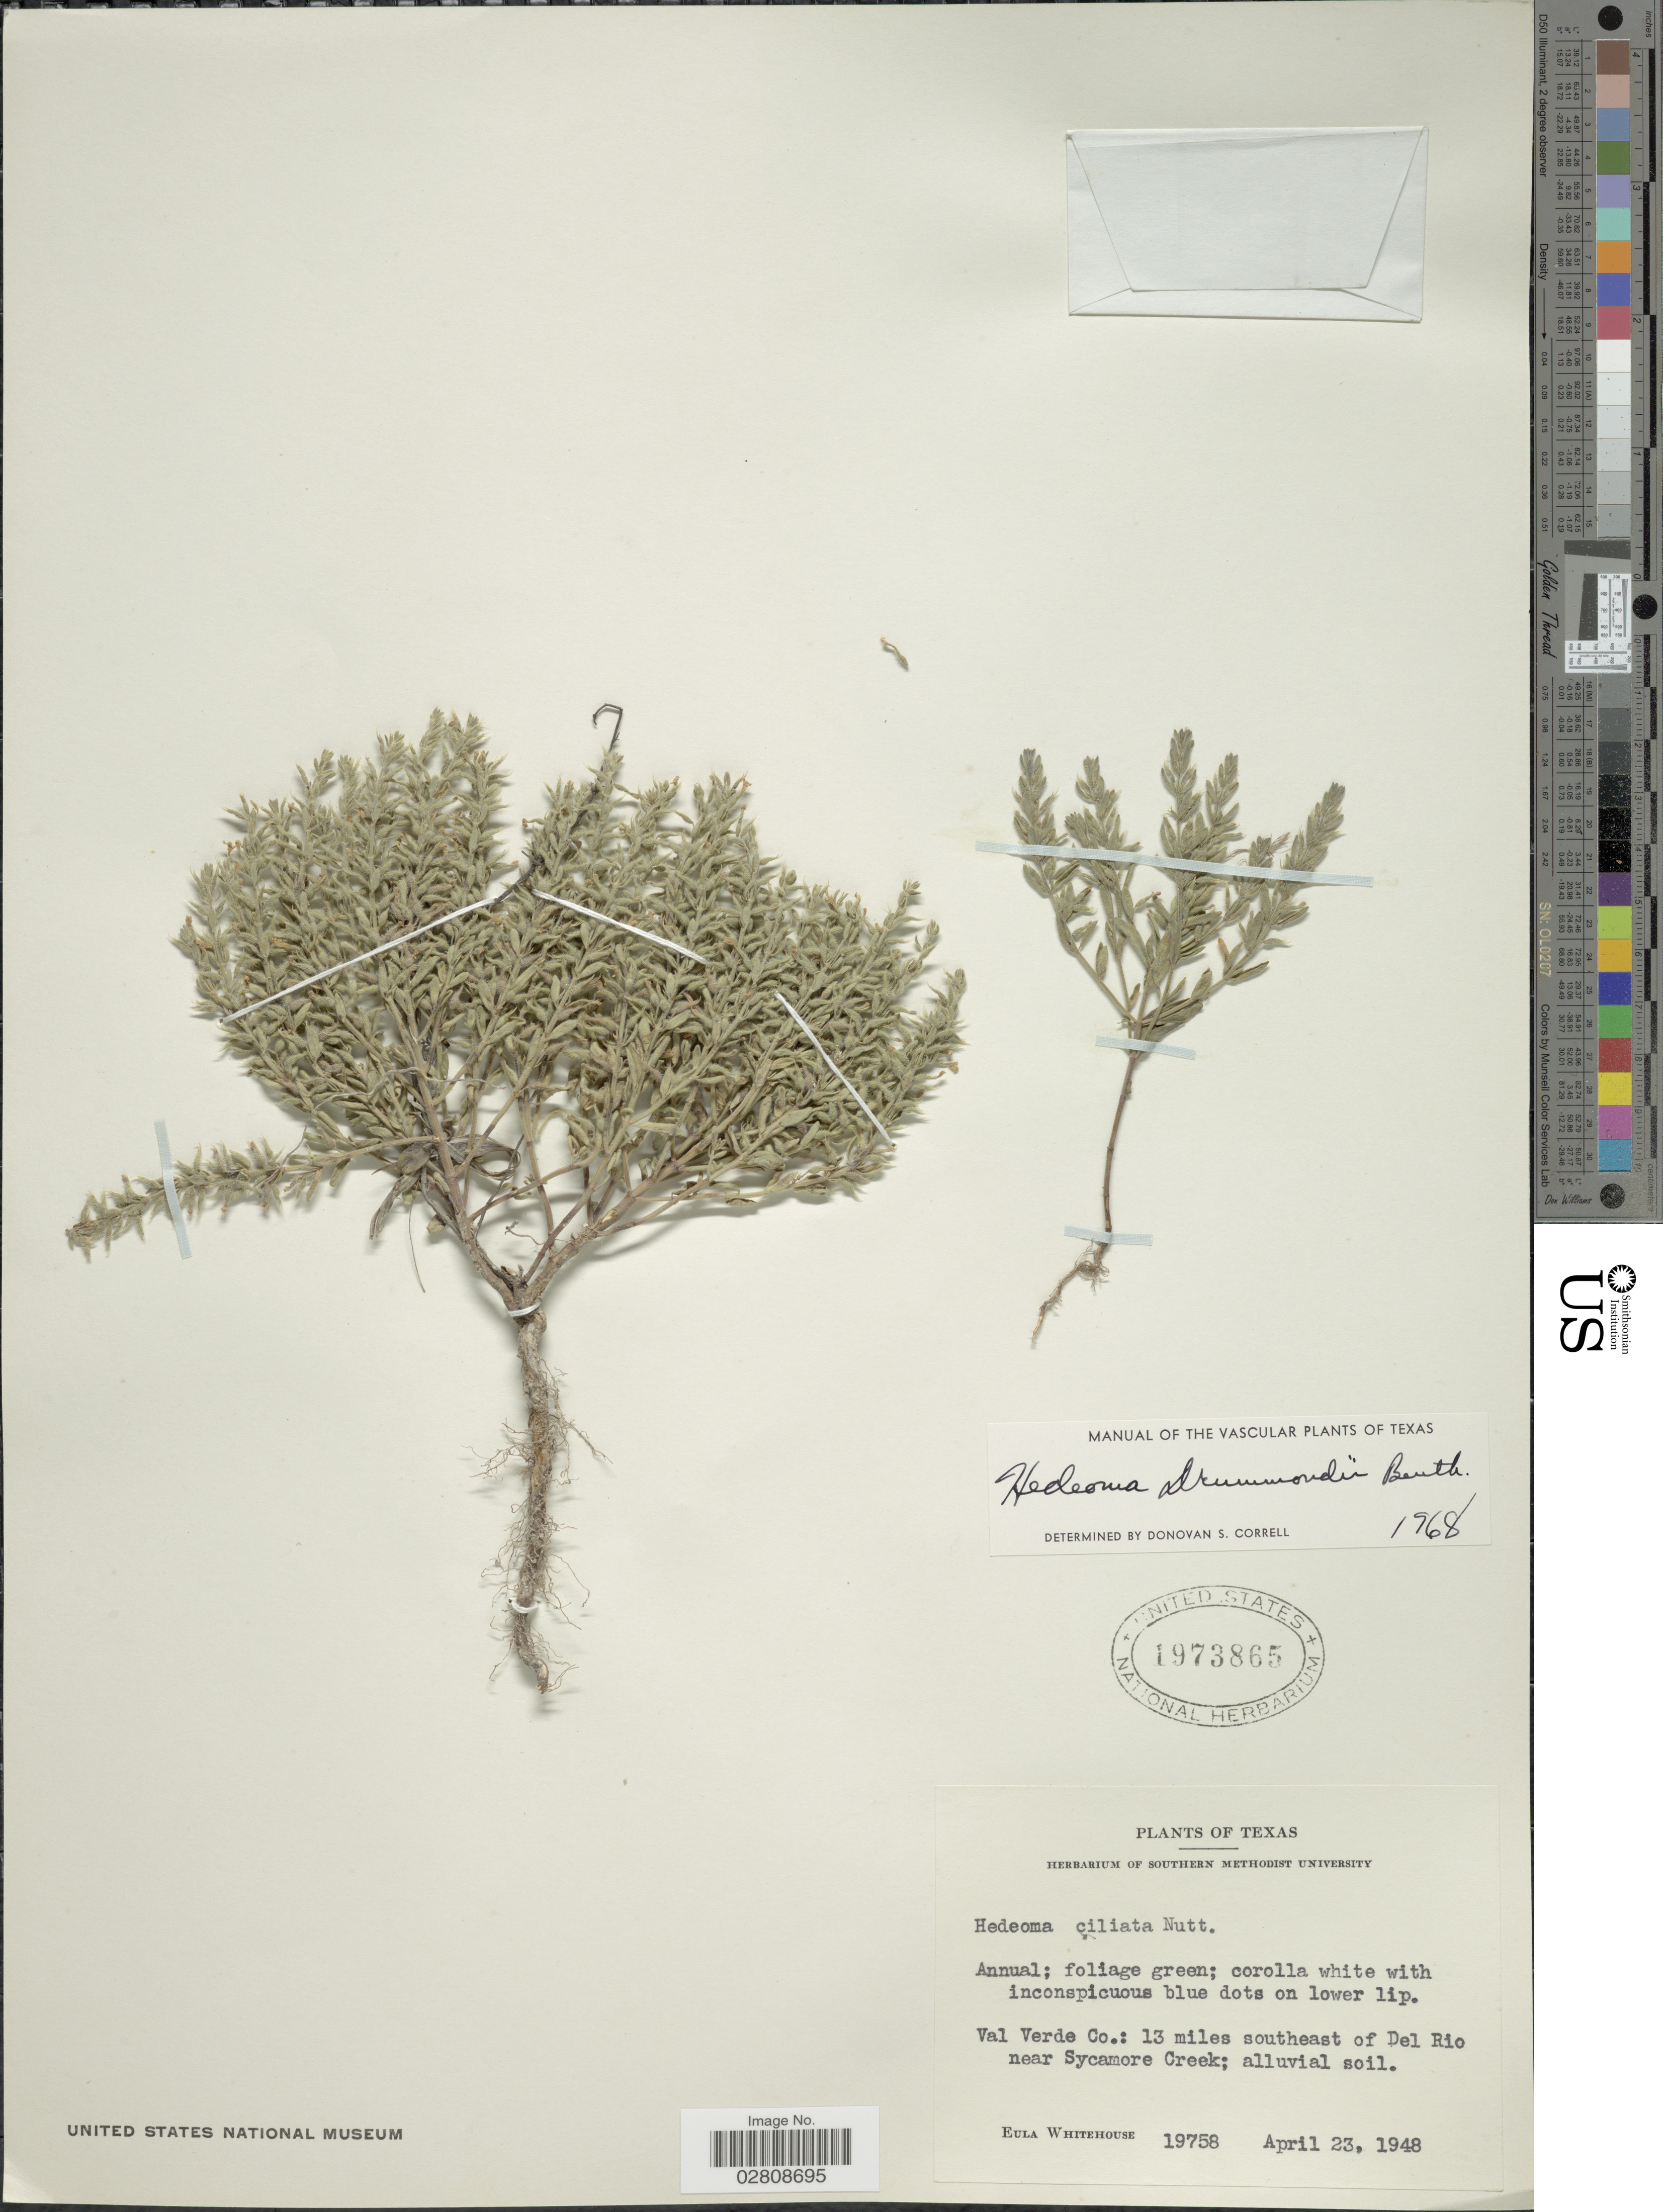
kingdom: Plantae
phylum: Tracheophyta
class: Magnoliopsida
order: Lamiales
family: Lamiaceae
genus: Hedeoma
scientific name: Hedeoma drummondii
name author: Benth.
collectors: E. Whitehouse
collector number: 19758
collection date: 1948-04-23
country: United States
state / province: Texas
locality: Val Verde Co.: 13 miles southeast of Del Rio near Sycamore Creek; alluvial soil.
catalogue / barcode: US 1973865